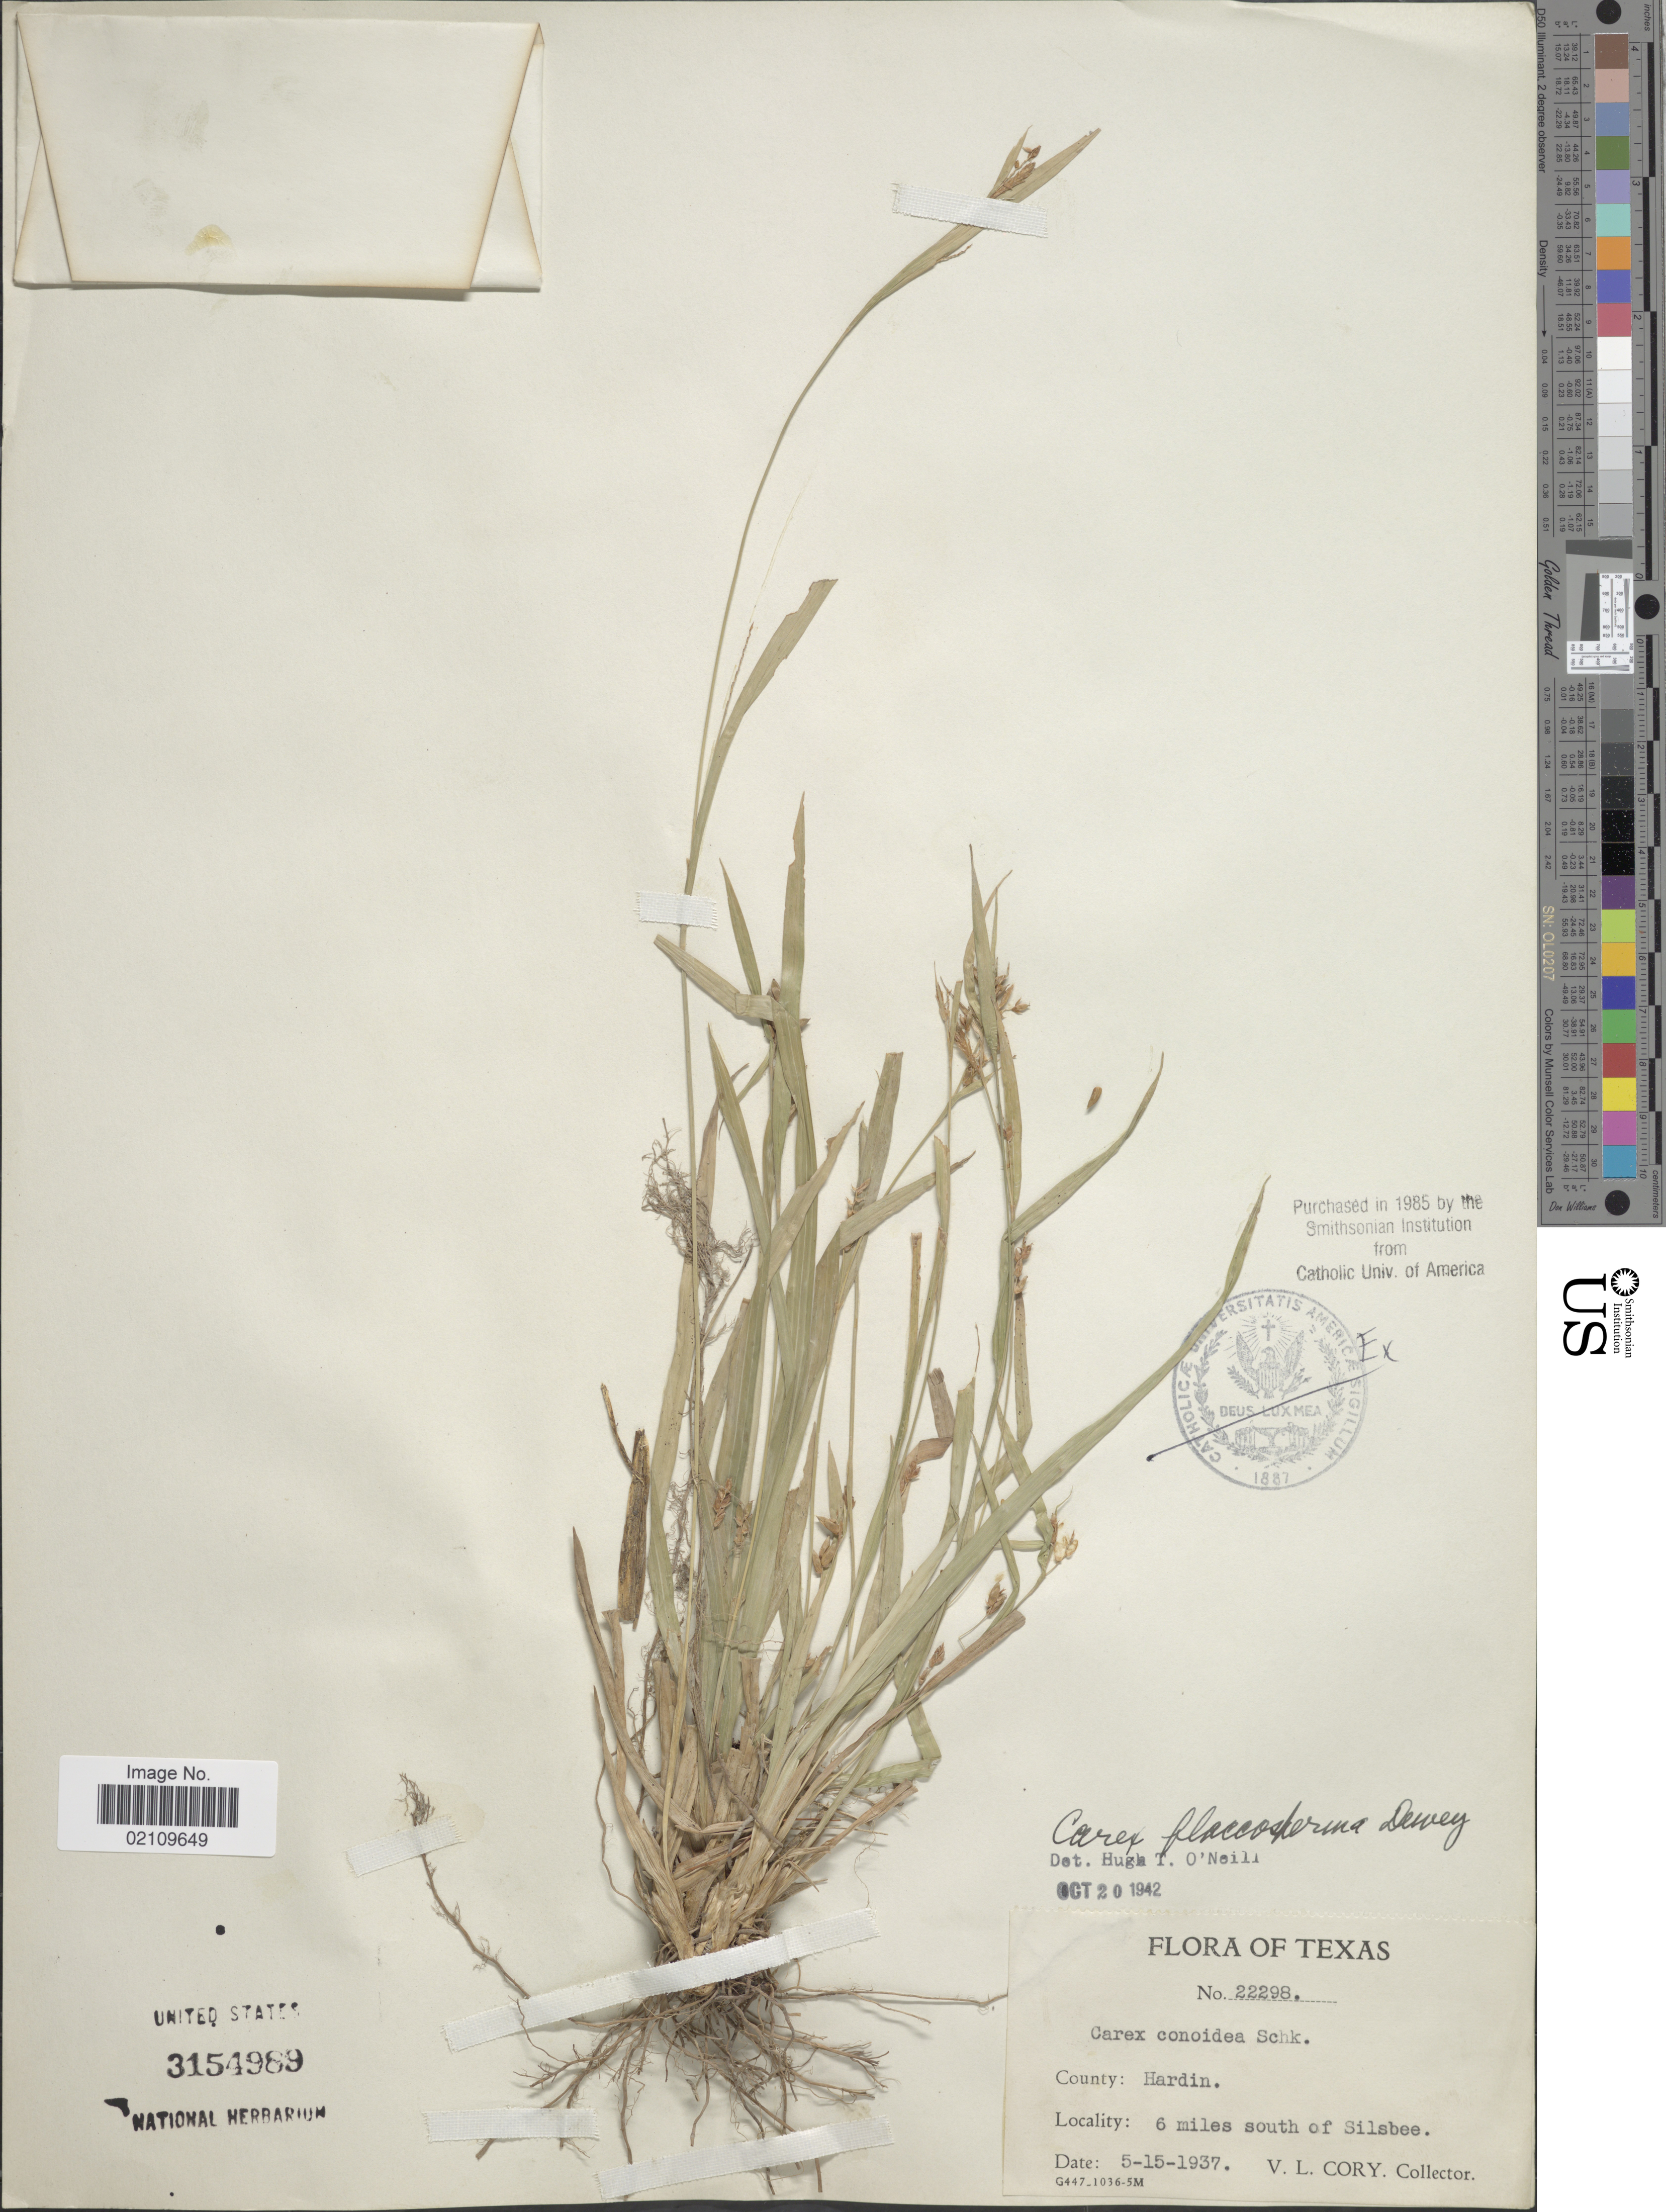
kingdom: Plantae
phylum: Tracheophyta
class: Liliopsida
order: Poales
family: Cyperaceae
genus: Carex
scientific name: Carex flaccosperma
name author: Dewey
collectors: V. Cory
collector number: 22298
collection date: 1937-05-15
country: United States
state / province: Texas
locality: County: Hardin. 6 miles south of Silsbee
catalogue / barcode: US 3154989